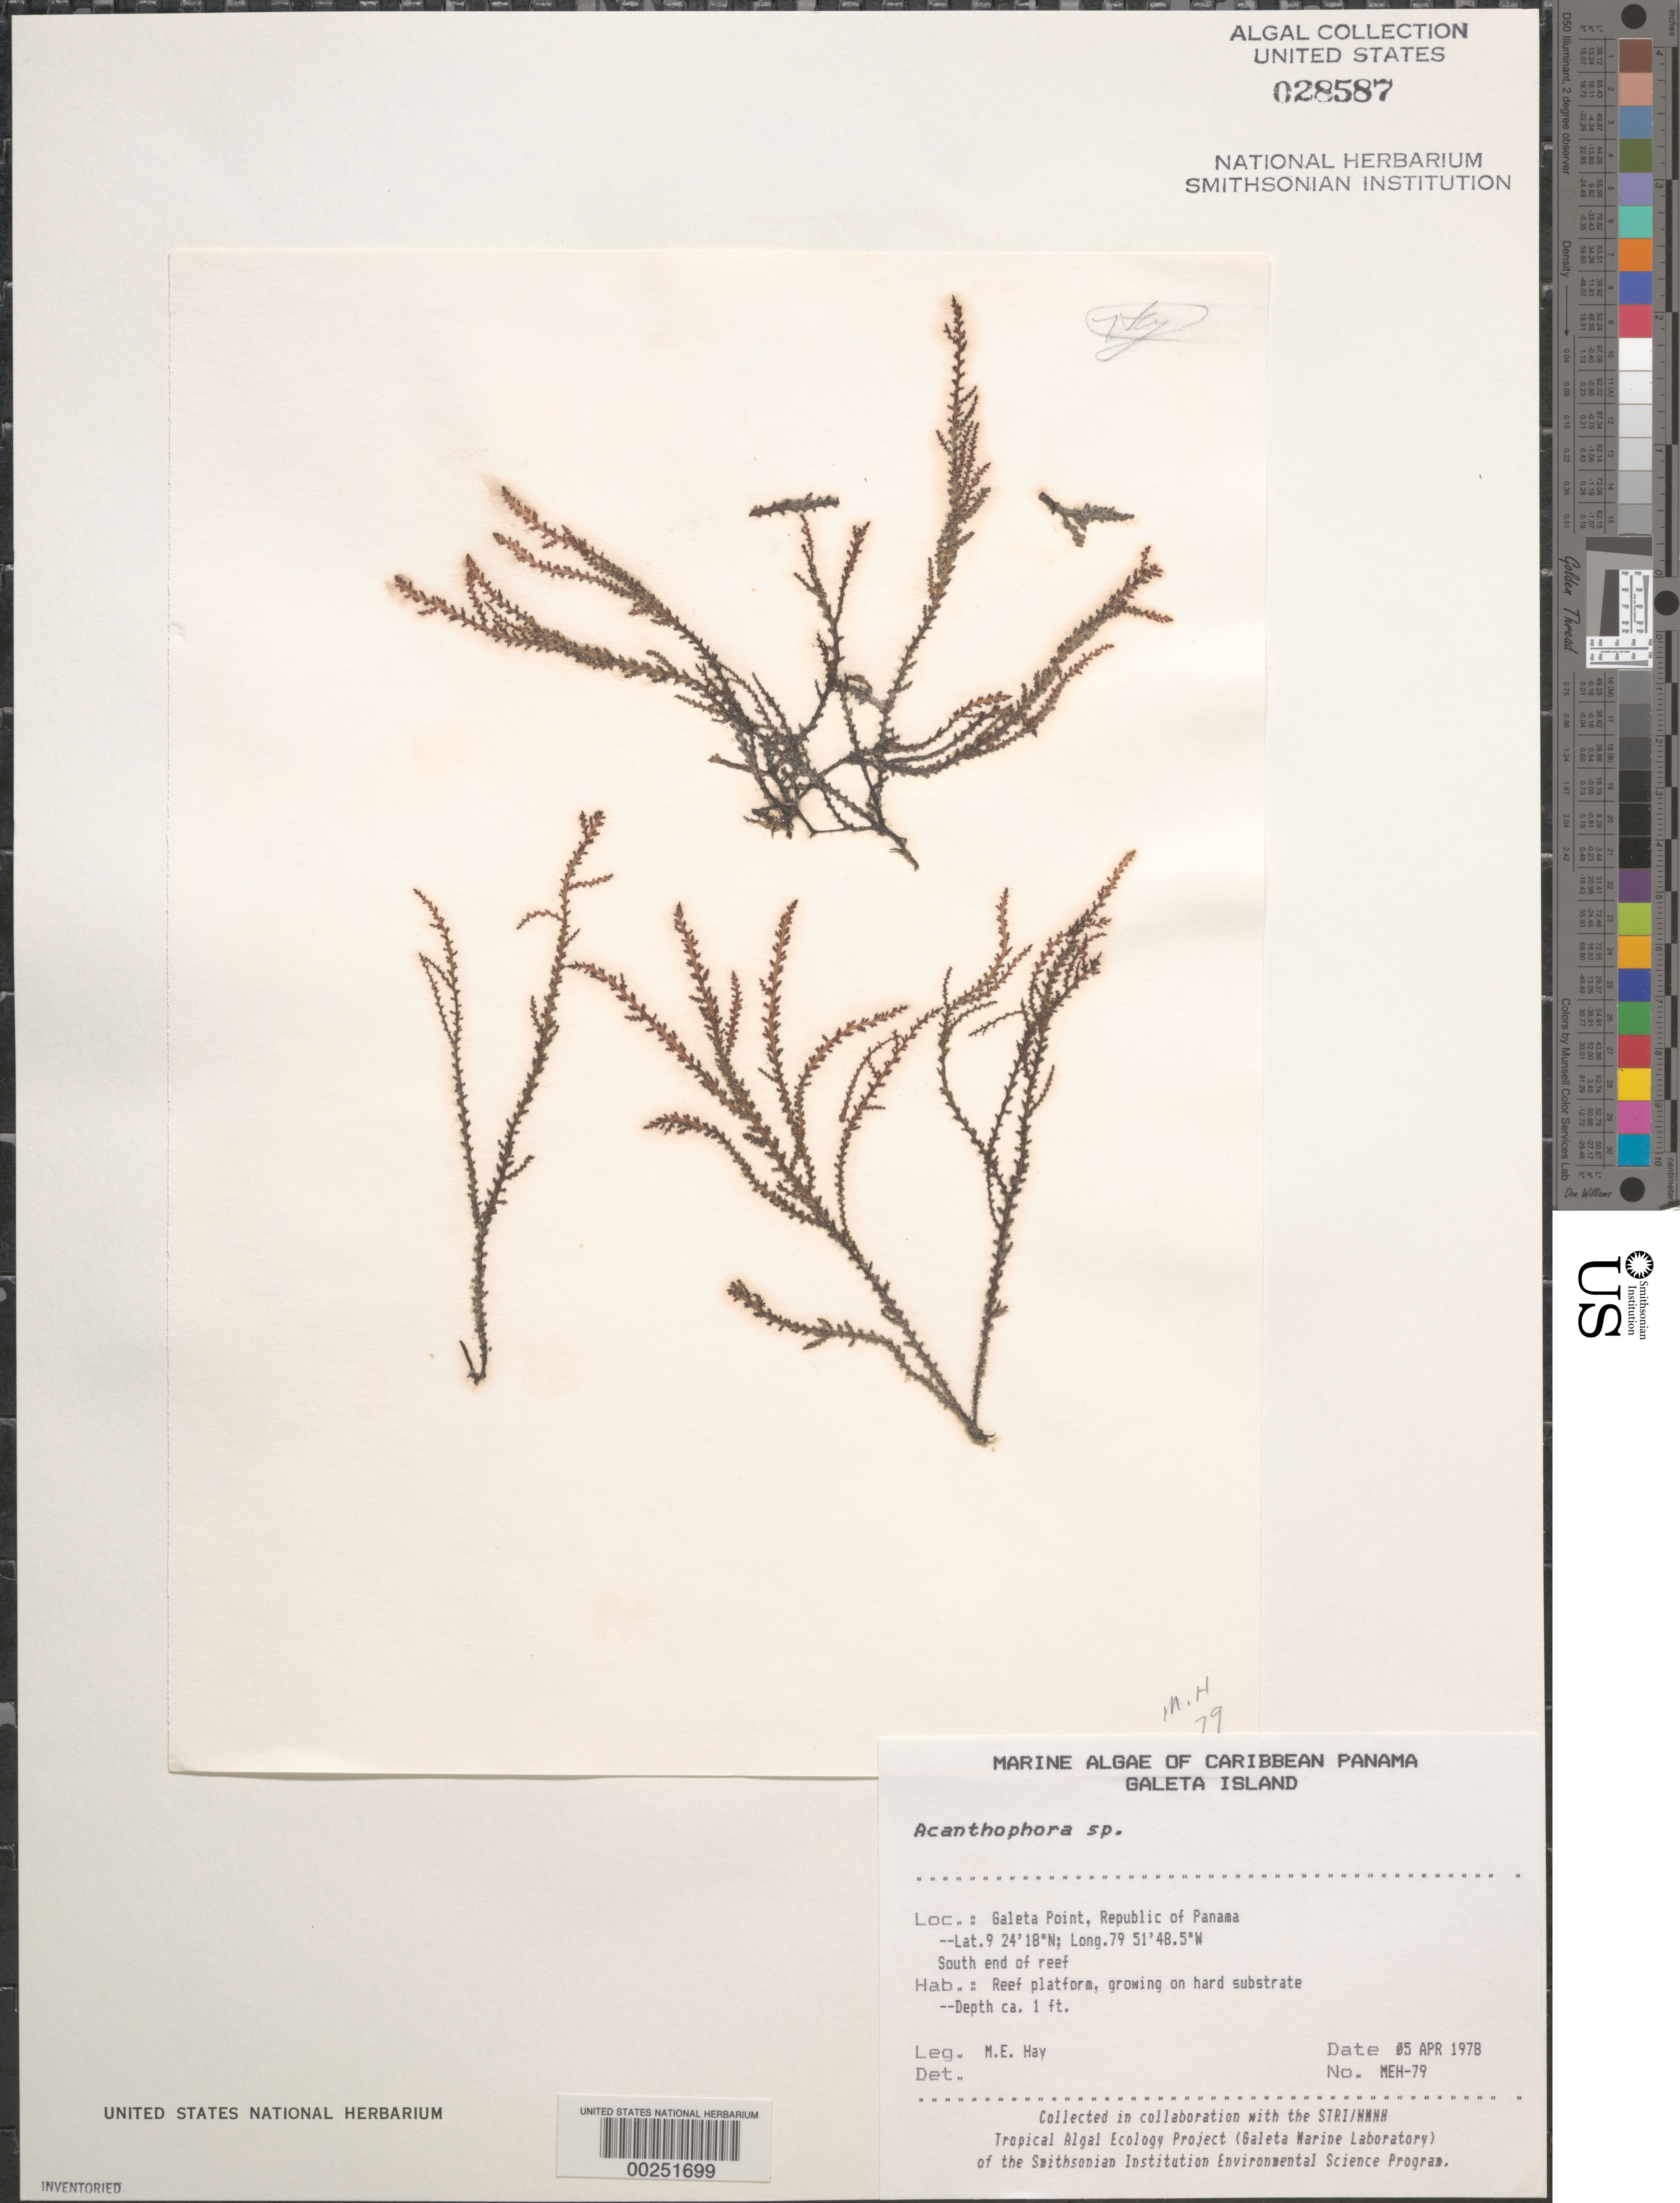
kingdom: Plantae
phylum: Rhodophyta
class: Florideophyceae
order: Ceramiales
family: Rhodomelaceae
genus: Acanthophora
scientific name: Acanthophora sp.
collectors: M. E. Hay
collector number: MEH-79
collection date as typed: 05 Apr 1978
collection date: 1978-04-05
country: Panama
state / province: Colón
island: Galeta Island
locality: Galeta Point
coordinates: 9 24' 18" N, 79 51' 48.5" W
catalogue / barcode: US 28587